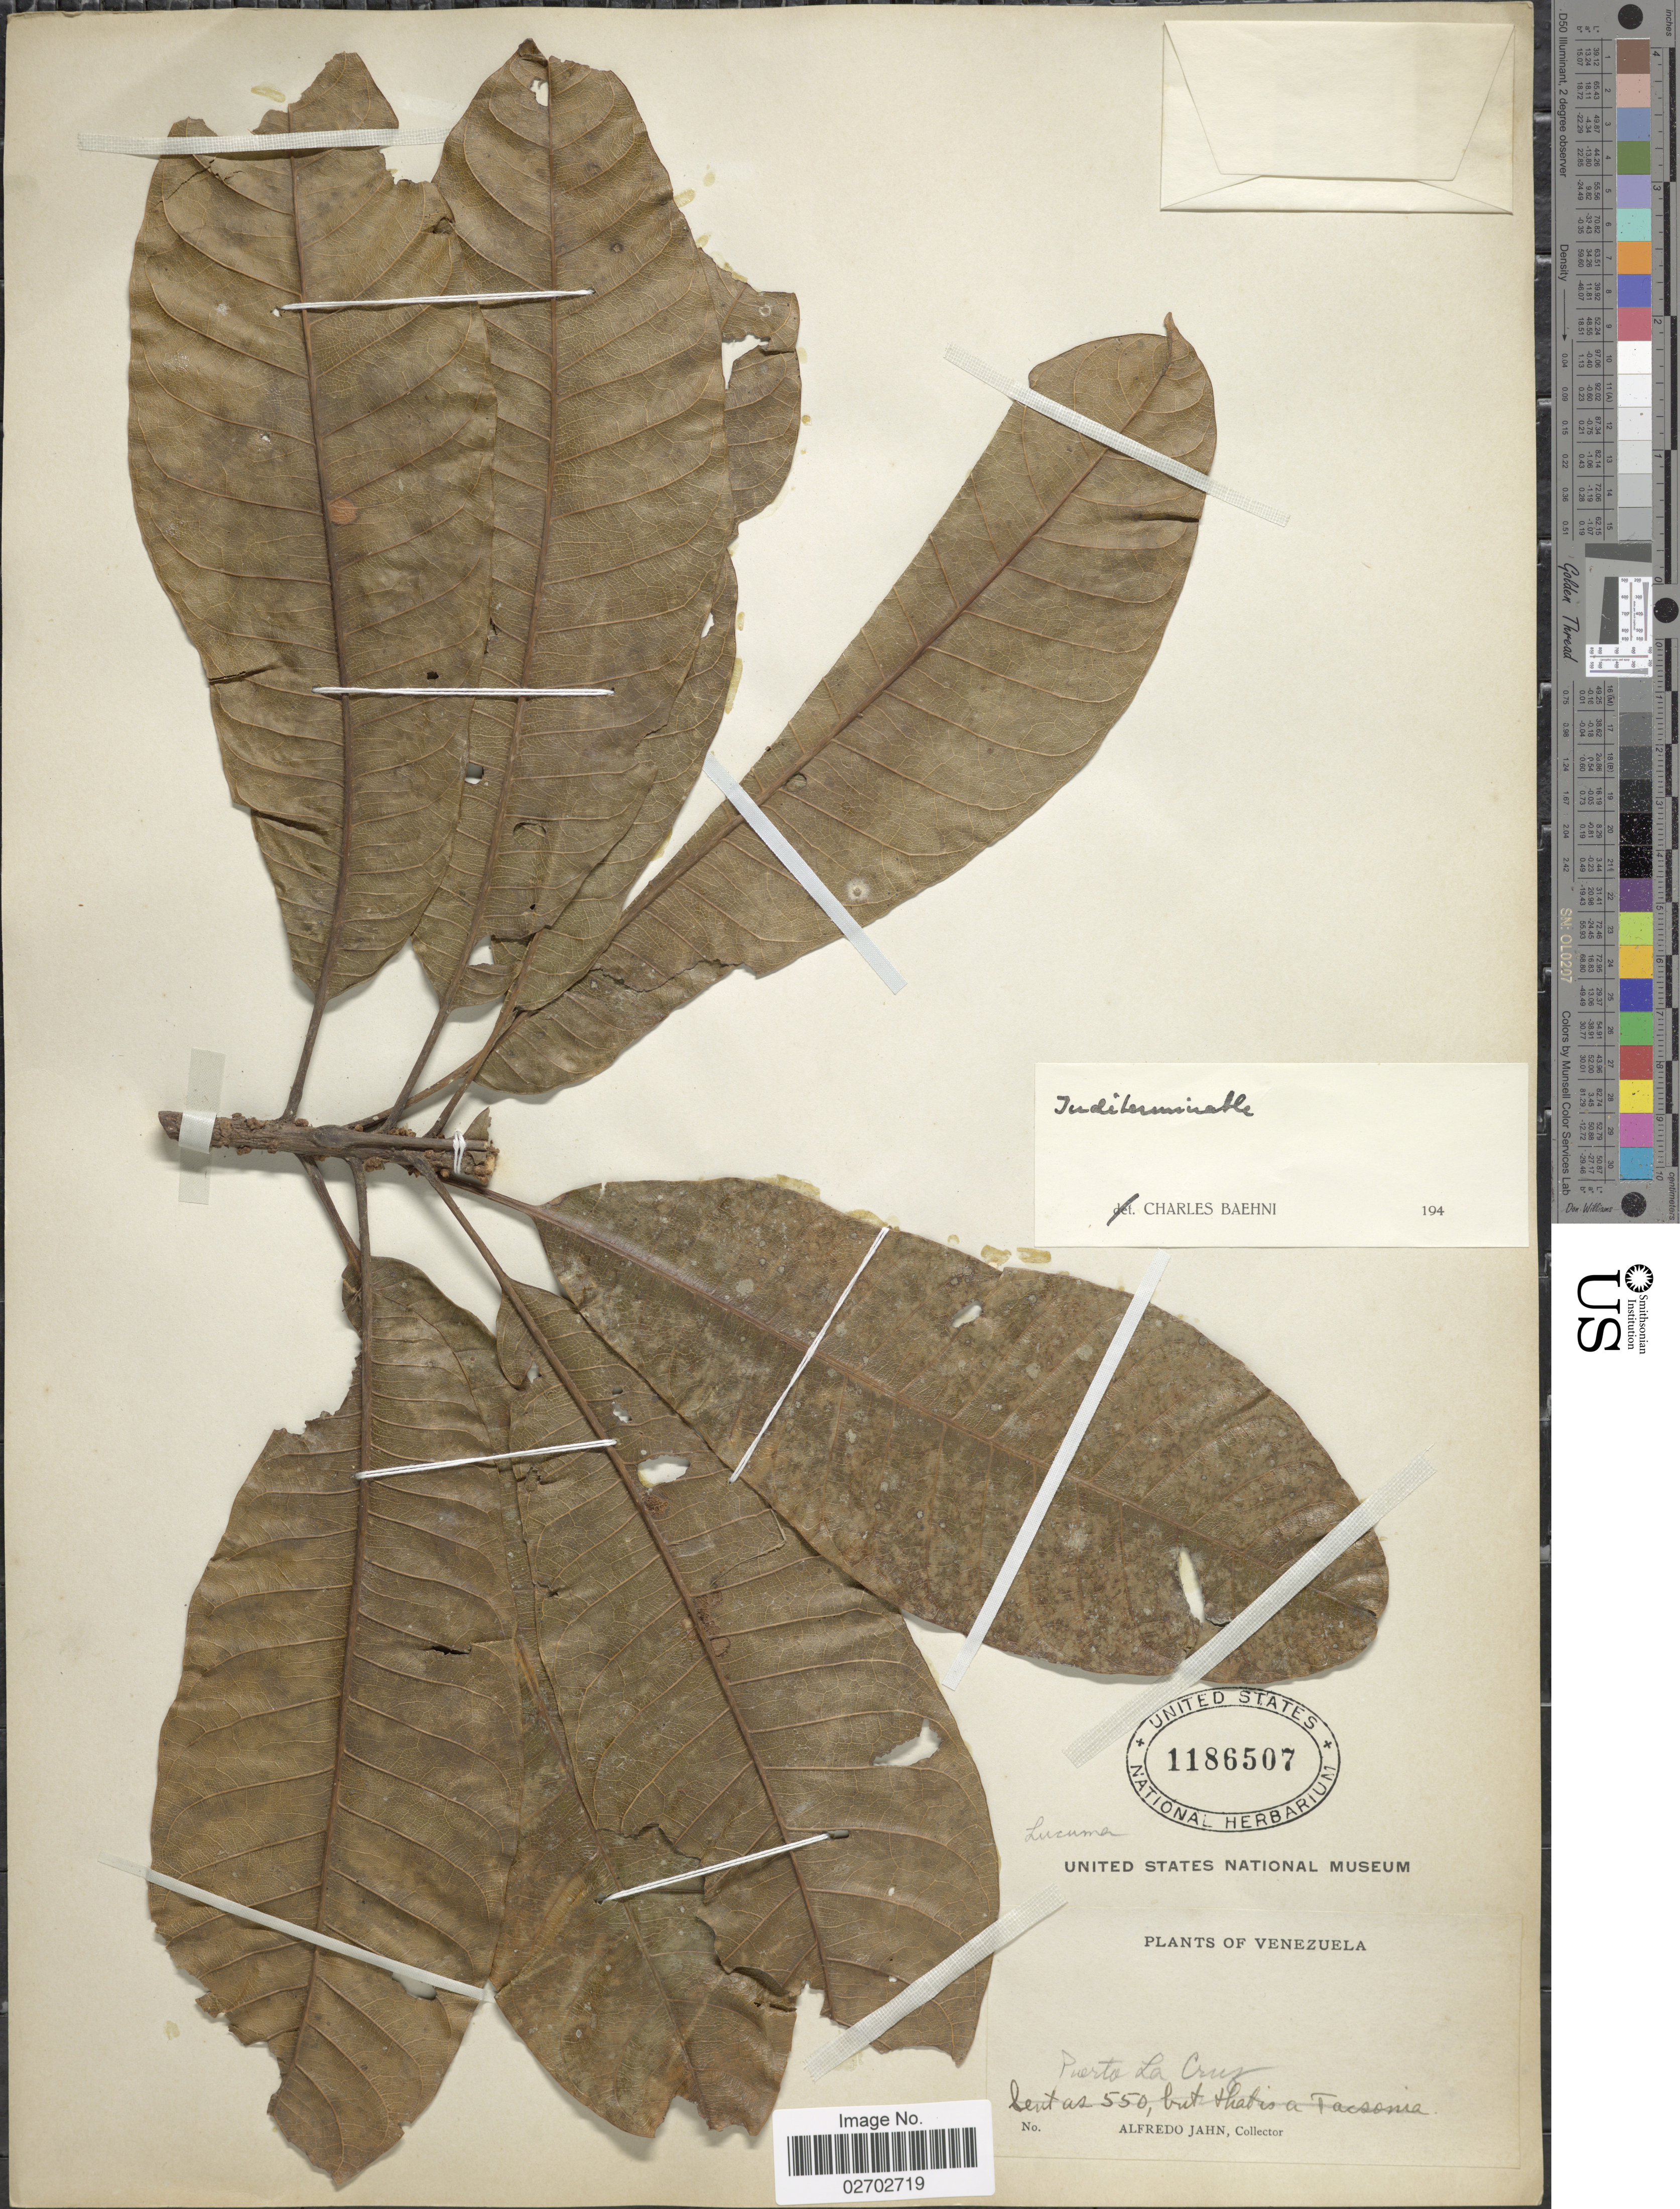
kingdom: Plantae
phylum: Tracheophyta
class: Magnoliopsida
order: Ericales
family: Sapotaceae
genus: Pouteria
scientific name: Pouteria sp.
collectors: A. Jahn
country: Venezuela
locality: Puerto La Cruz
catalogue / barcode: US 1186507